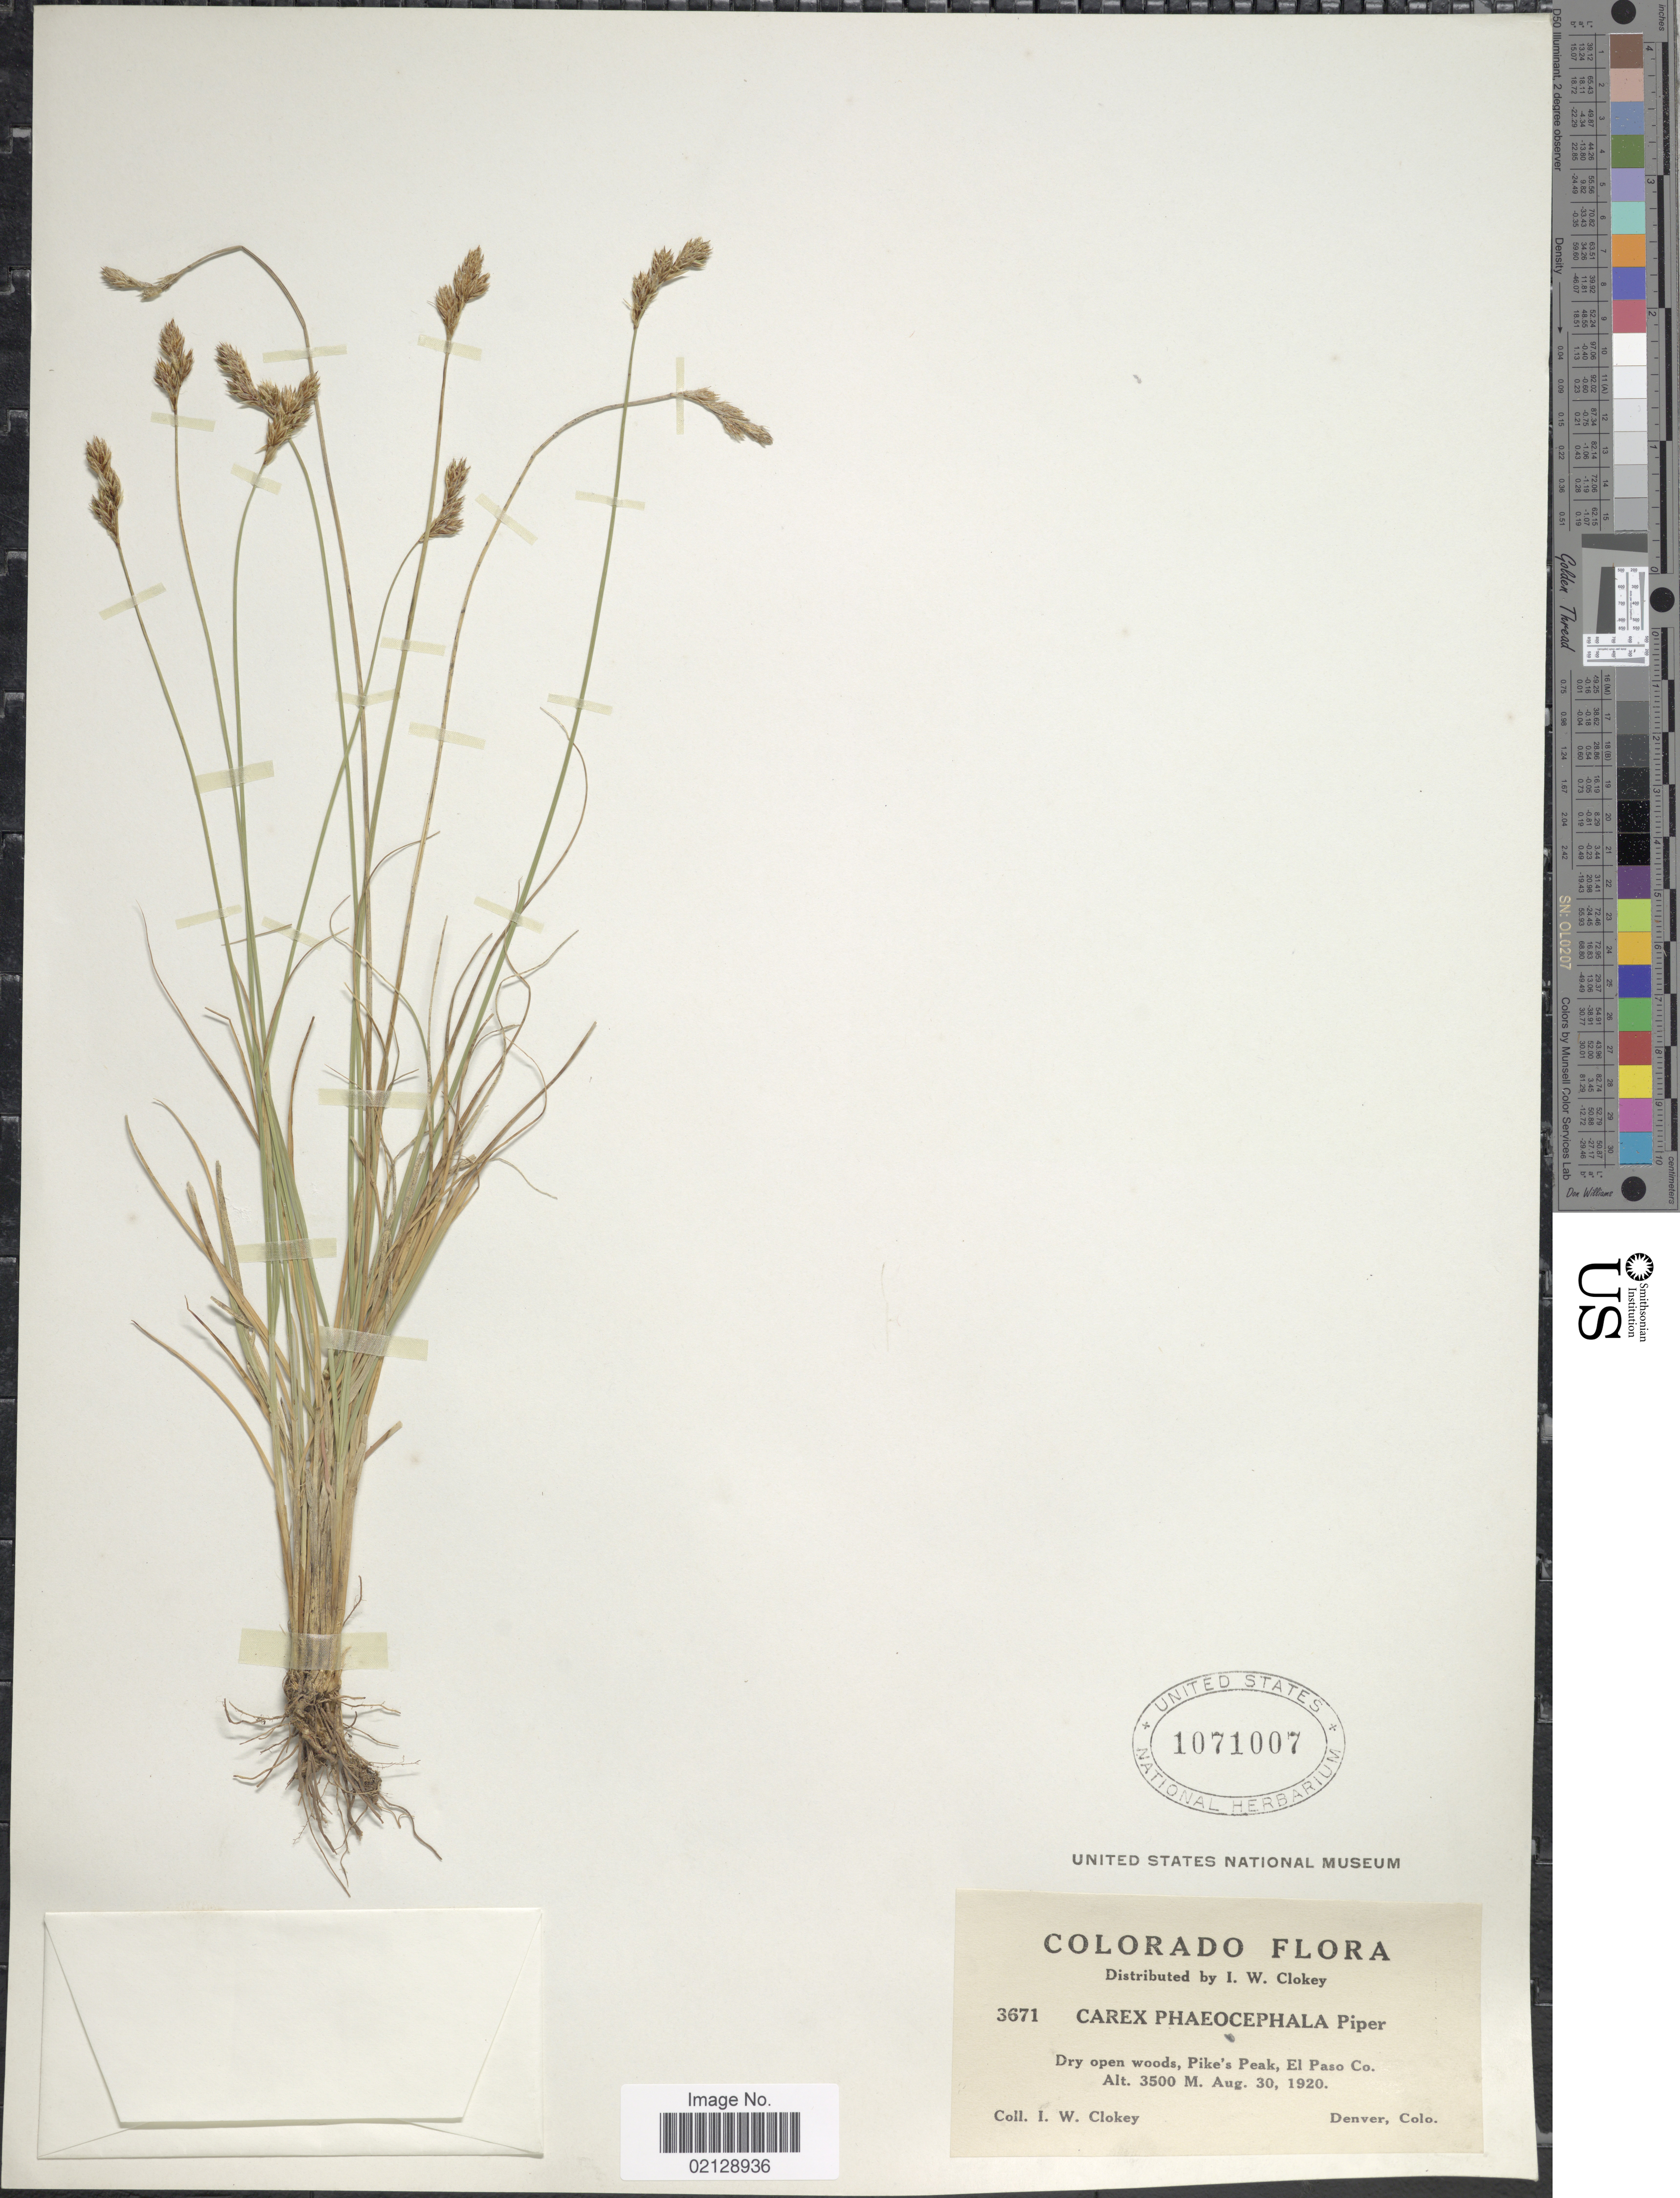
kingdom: Plantae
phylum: Tracheophyta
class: Liliopsida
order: Poales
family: Cyperaceae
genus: Carex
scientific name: Carex phaeocephala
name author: Piper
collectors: I. W. Clokey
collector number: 3671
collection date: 1920-08-30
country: United States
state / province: Colorado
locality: Dry open woods, Pike's Peak, El Paso Co., Denver, Colo.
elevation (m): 3500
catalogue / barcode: US 1071007